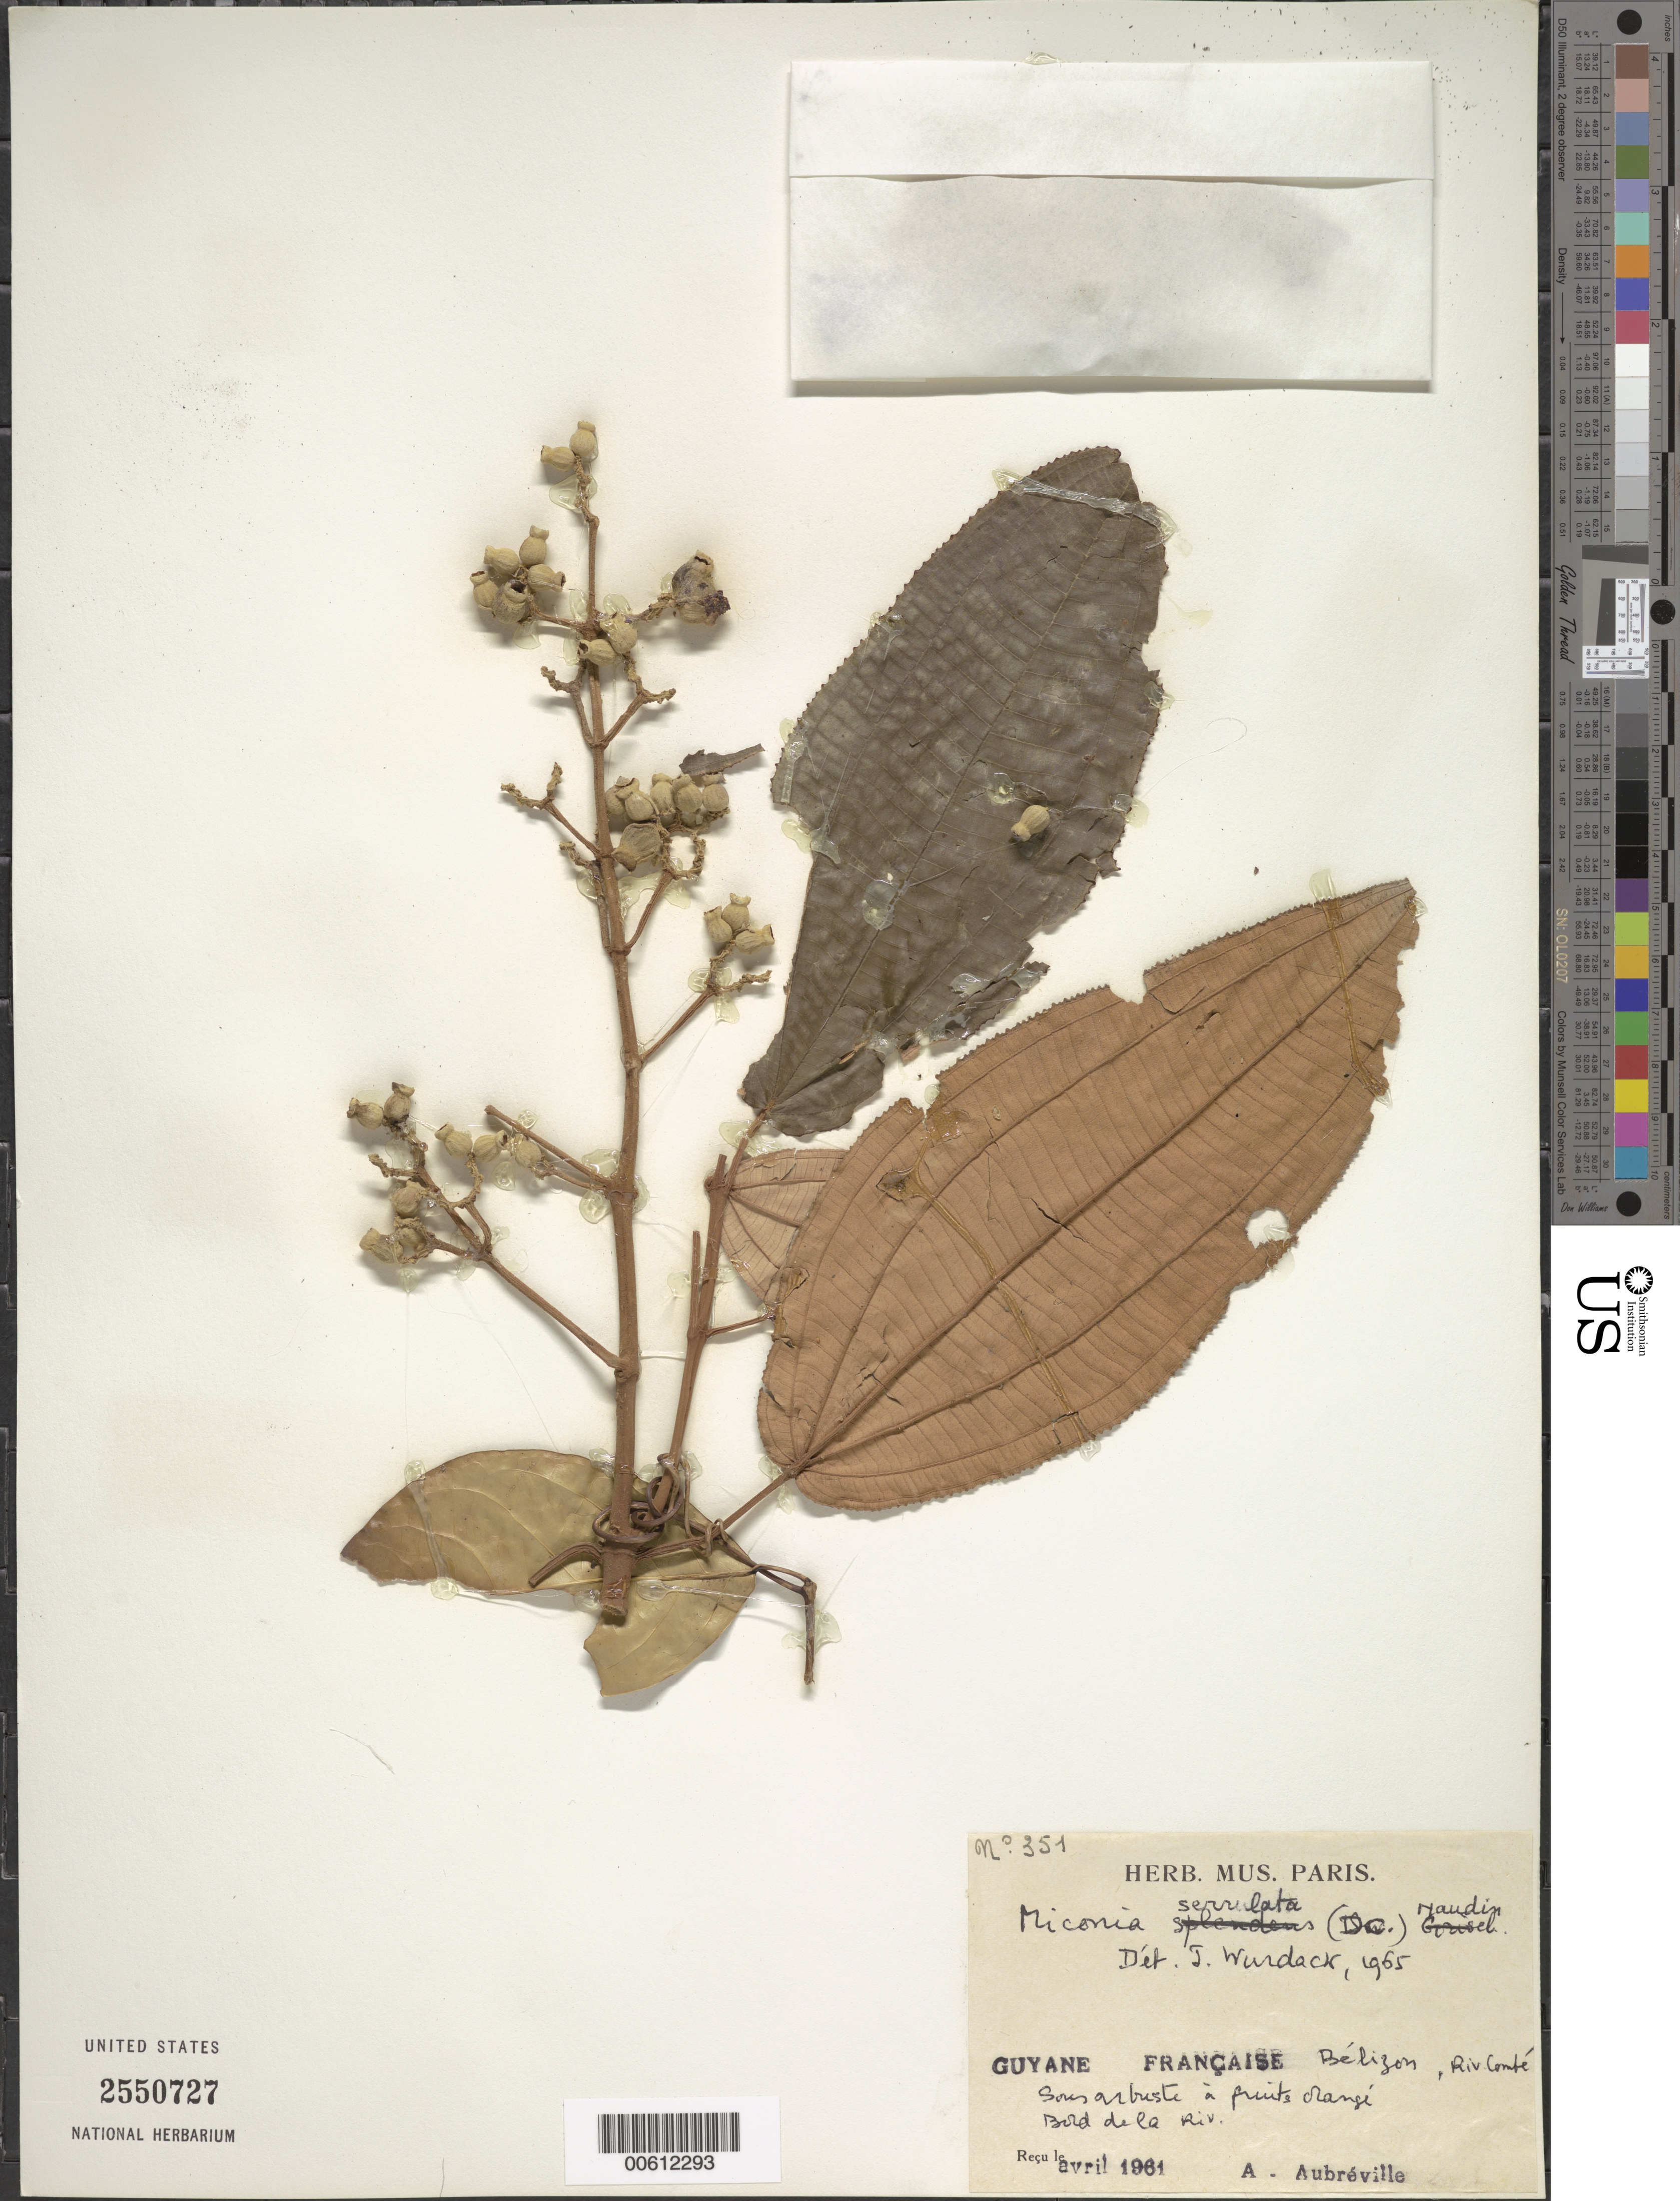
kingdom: Plantae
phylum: Tracheophyta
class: Magnoliopsida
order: Myrtales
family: Melastomataceae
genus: Miconia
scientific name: Miconia serrulata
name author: (DC.) Naudin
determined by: Wurdack, John J., (US), US (UNITED STATES)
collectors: A. Aubréville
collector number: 351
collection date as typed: Apr-61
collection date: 1961-04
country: French Guiana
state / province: Inini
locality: Bélizon, Comté R.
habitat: Bord de la riviere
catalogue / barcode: US 2550727